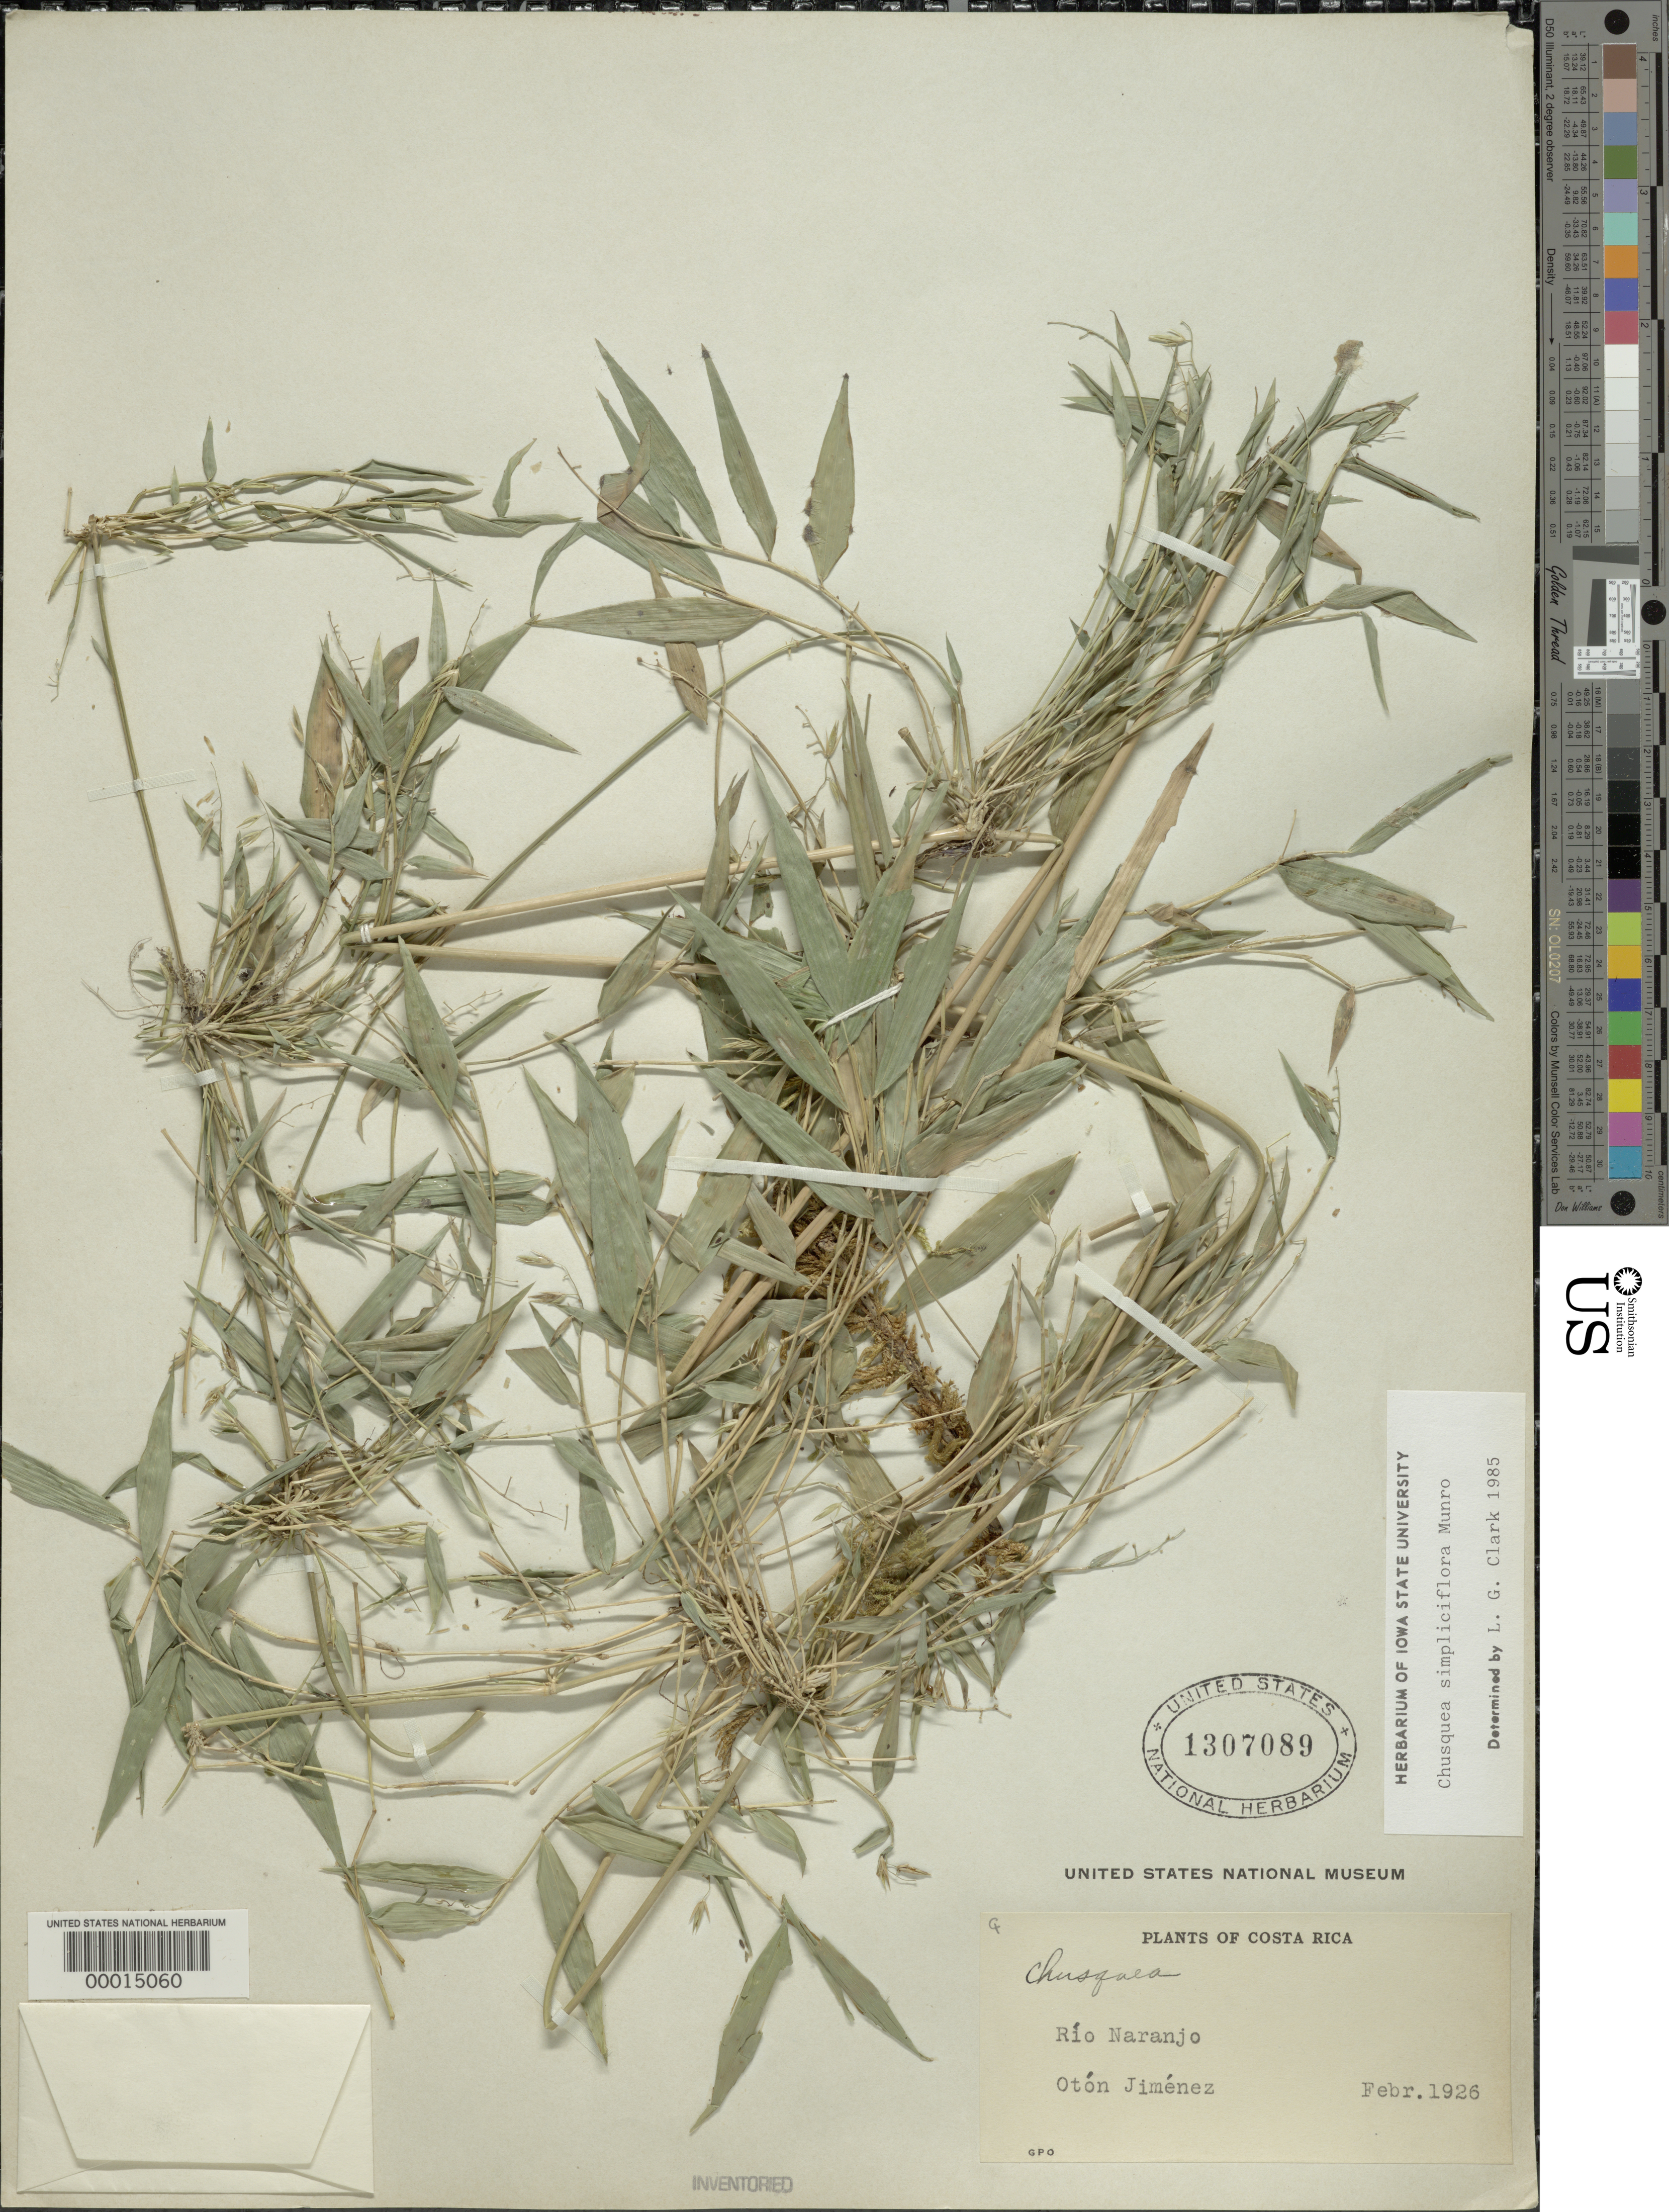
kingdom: Plantae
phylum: Tracheophyta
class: Liliopsida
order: Poales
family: Poaceae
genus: Chusquea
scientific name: Chusquea simpliciflora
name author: Munro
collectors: O. Jiménez L.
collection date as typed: Feb 1926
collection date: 1926-02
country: Costa Rica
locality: Rio Naranjo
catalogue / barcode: US 1307089